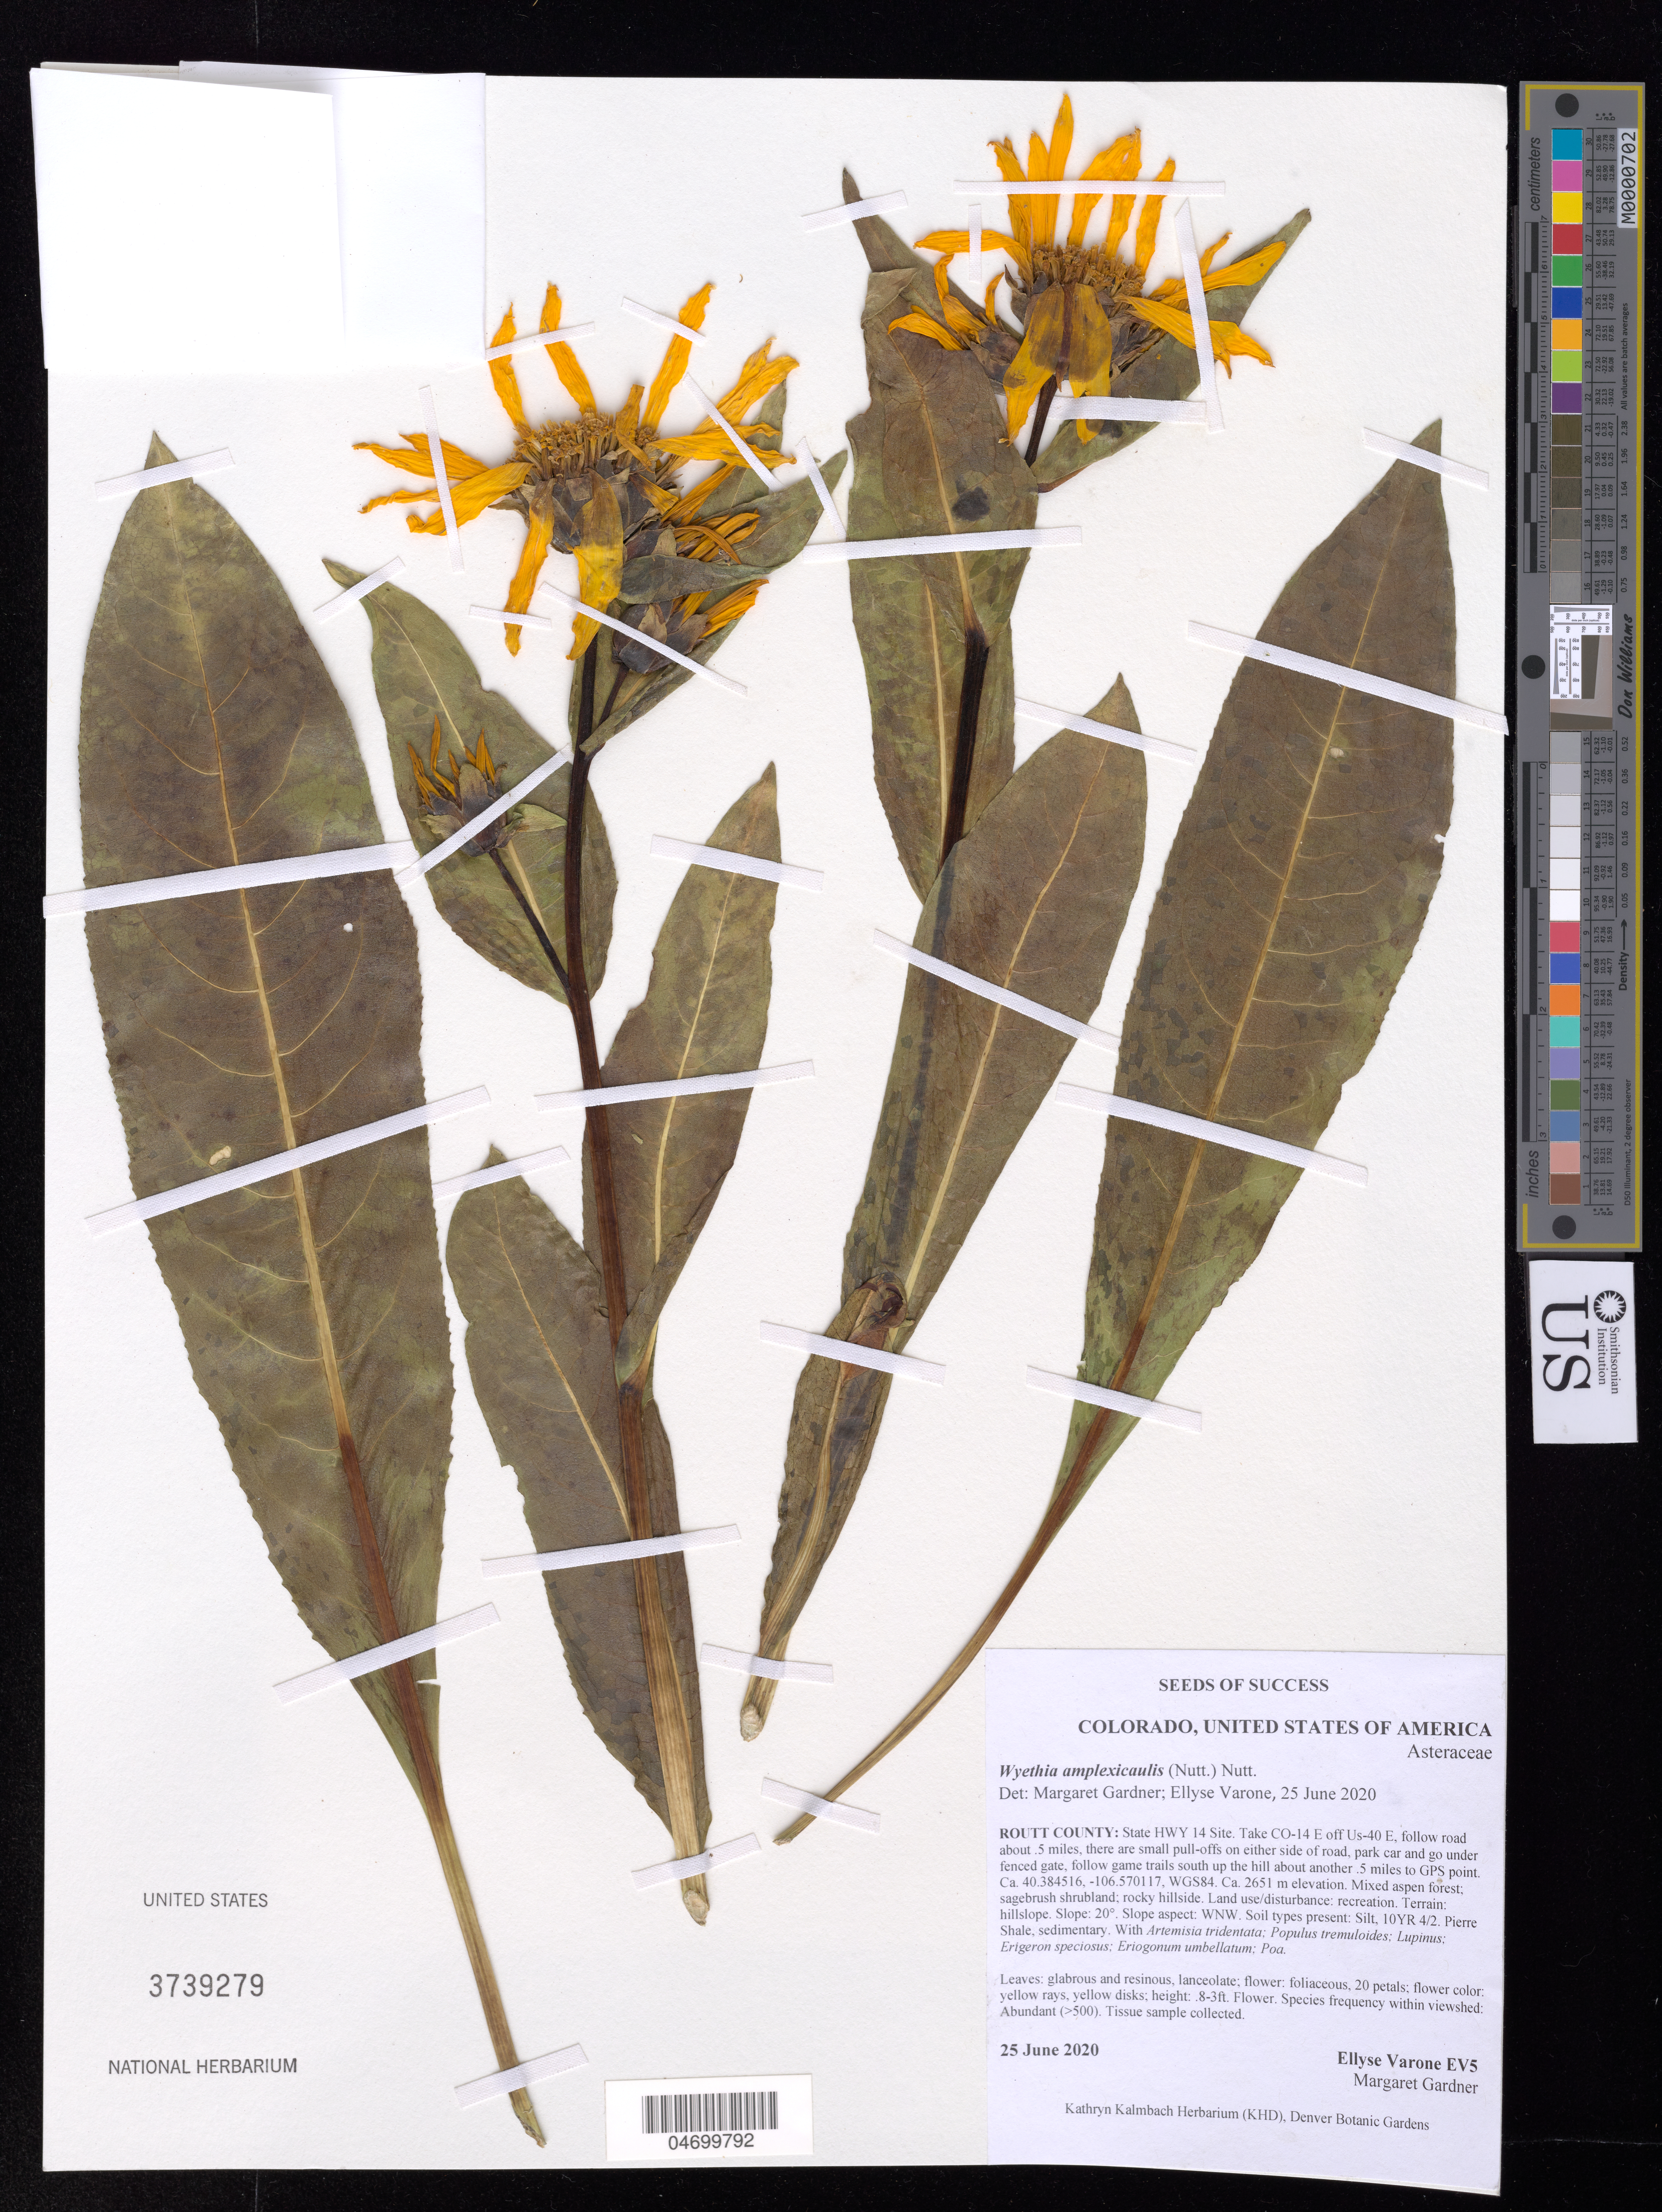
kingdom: Plantae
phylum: Tracheophyta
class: Magnoliopsida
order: Asterales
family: Asteraceae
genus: Wyethia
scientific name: Wyethia amplexicaulis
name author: Nutt.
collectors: E. Varone & M. Gardner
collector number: EV5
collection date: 2020-06-25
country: United States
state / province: Colorado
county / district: Routt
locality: State Hwy 14 Site.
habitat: Mixed aspen forest; sagebrush shrubland; rocky hillside. Silt soils. With Artemisia tridentata, Poplus trmuloides, Erigeron speciosus, Eriogonum umbellatum, etc.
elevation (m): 2651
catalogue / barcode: US 3739279